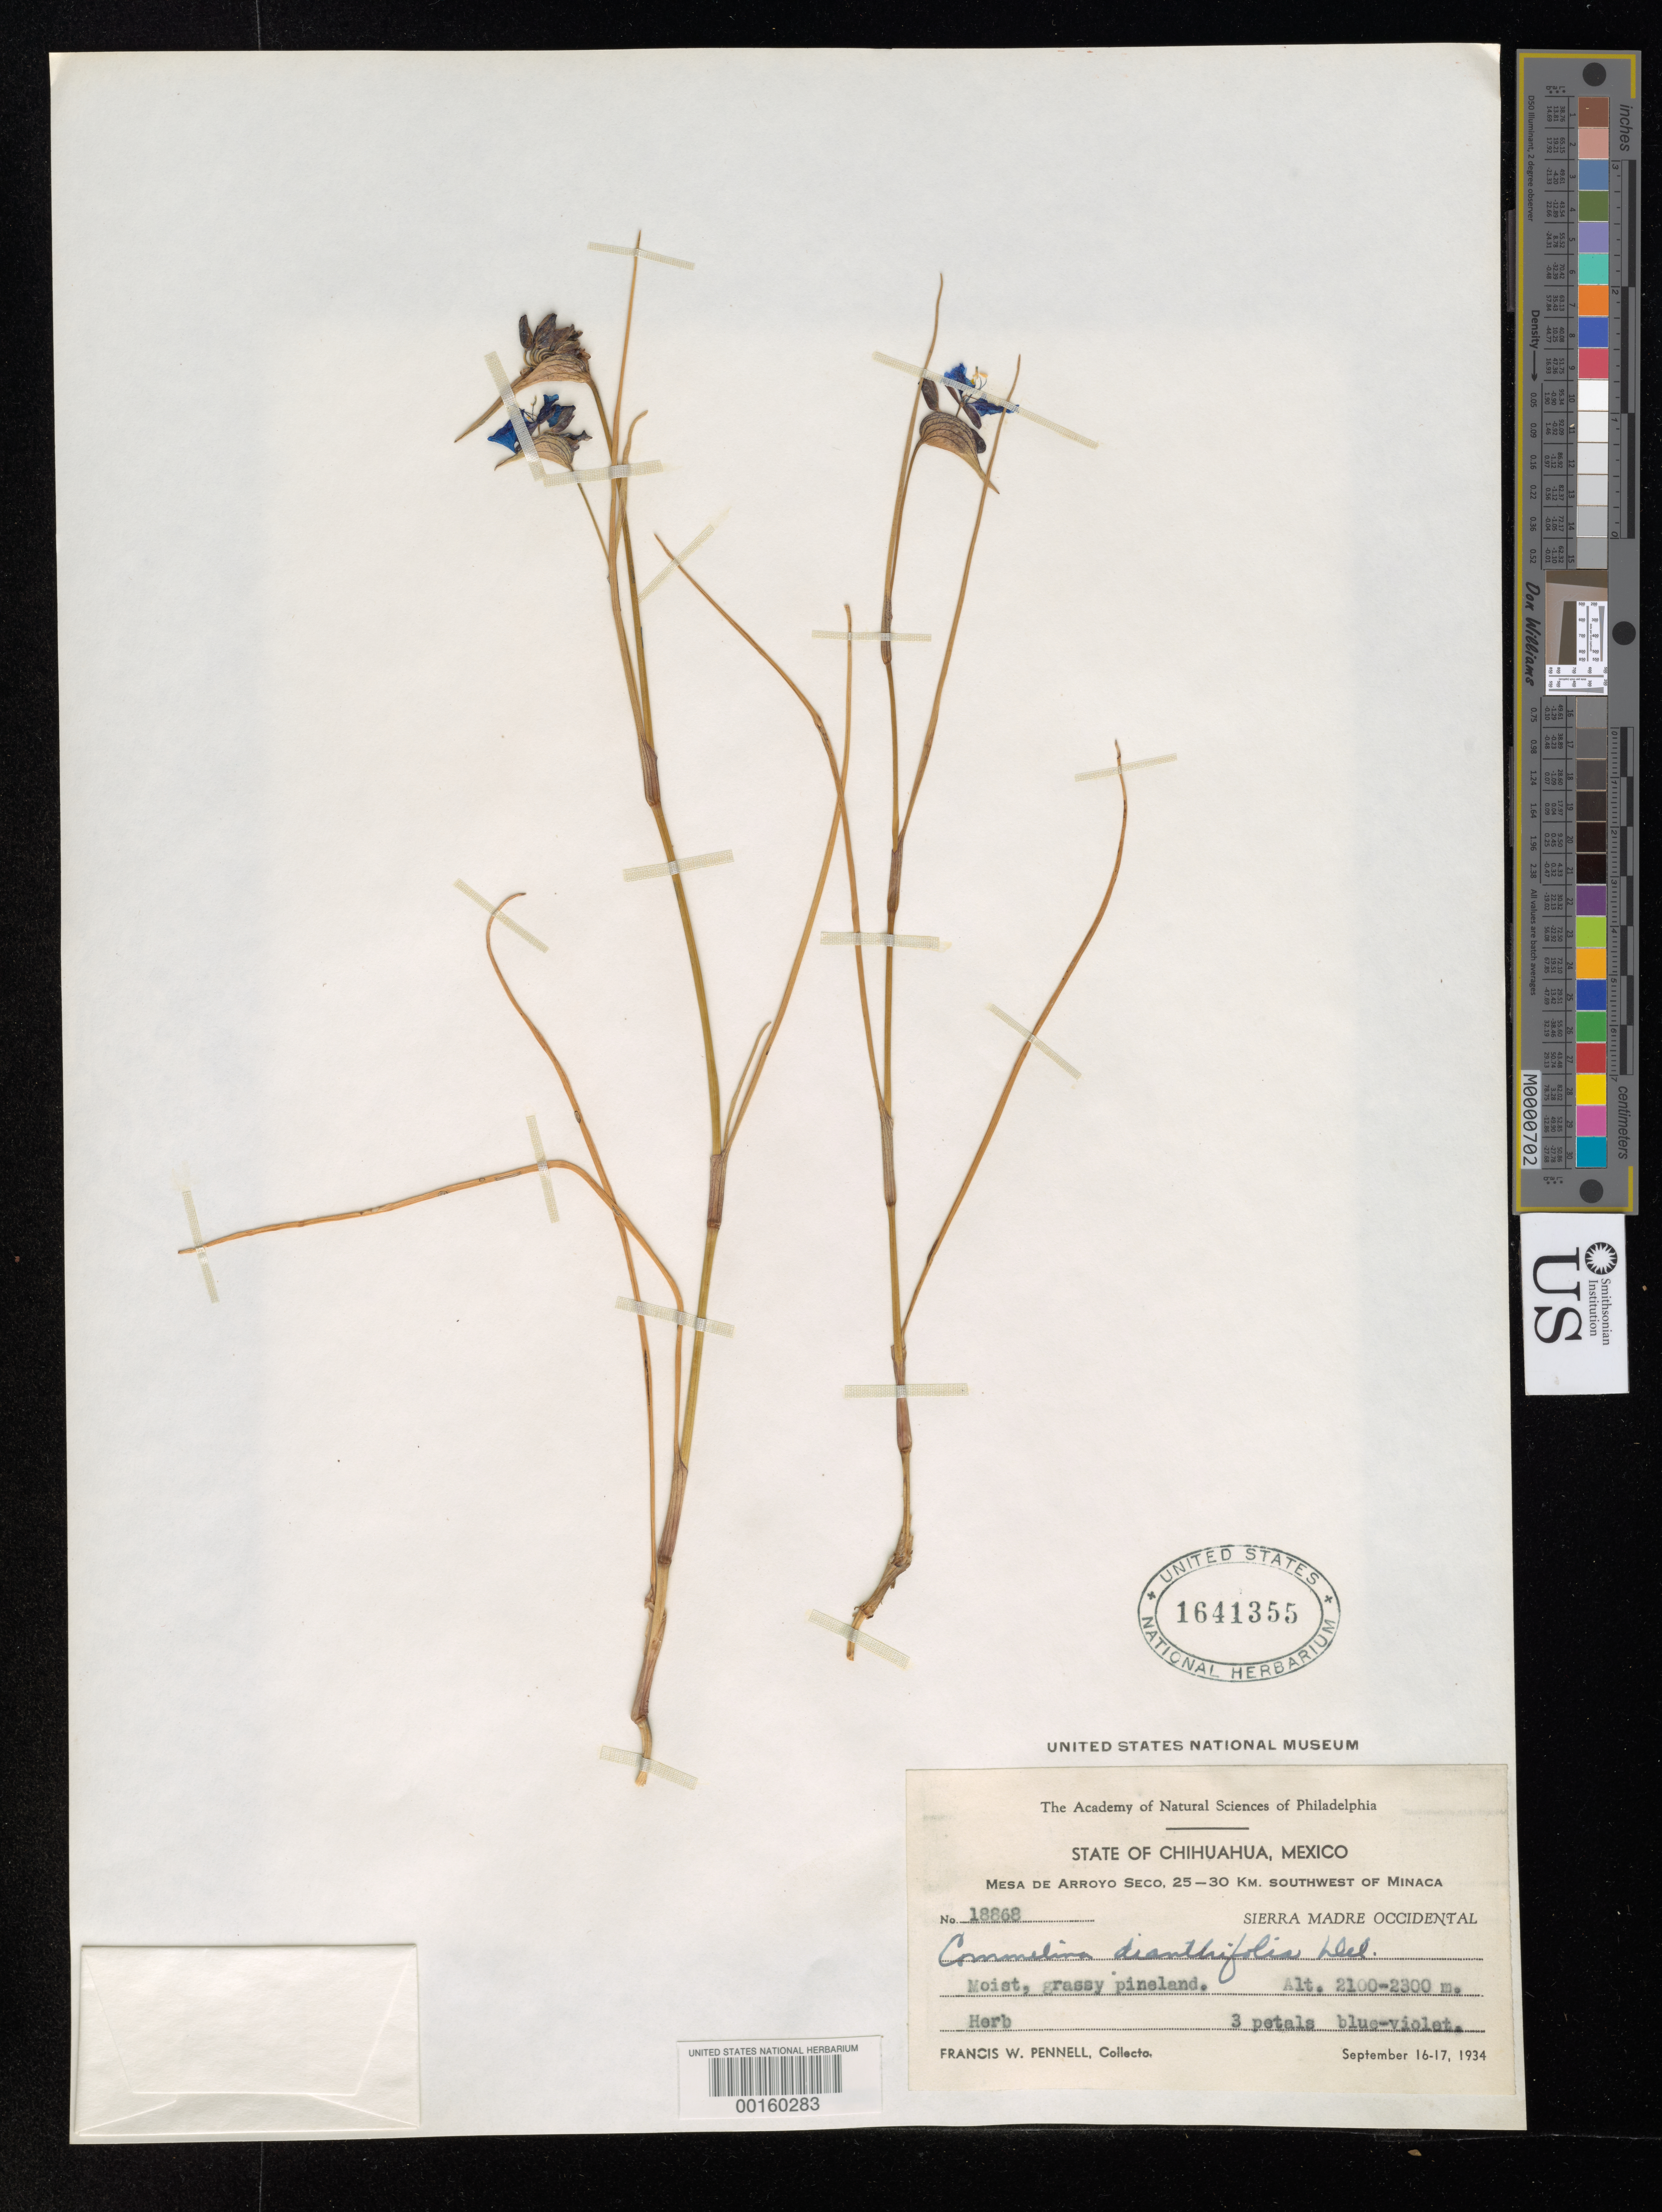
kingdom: Plantae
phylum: Tracheophyta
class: Liliopsida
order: Commelinales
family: Commelinaceae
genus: Commelina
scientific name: Commelina dianthifolia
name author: Redouté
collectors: F. W. Pennell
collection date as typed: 16 Sep 1934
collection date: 1934-09-16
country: Mexico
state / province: Chihuahua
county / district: Minaca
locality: Mesa de Arroyo Seco; 25-30 km SW of Minaca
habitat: Moist, grassy pineland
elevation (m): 2100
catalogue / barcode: US 1641355